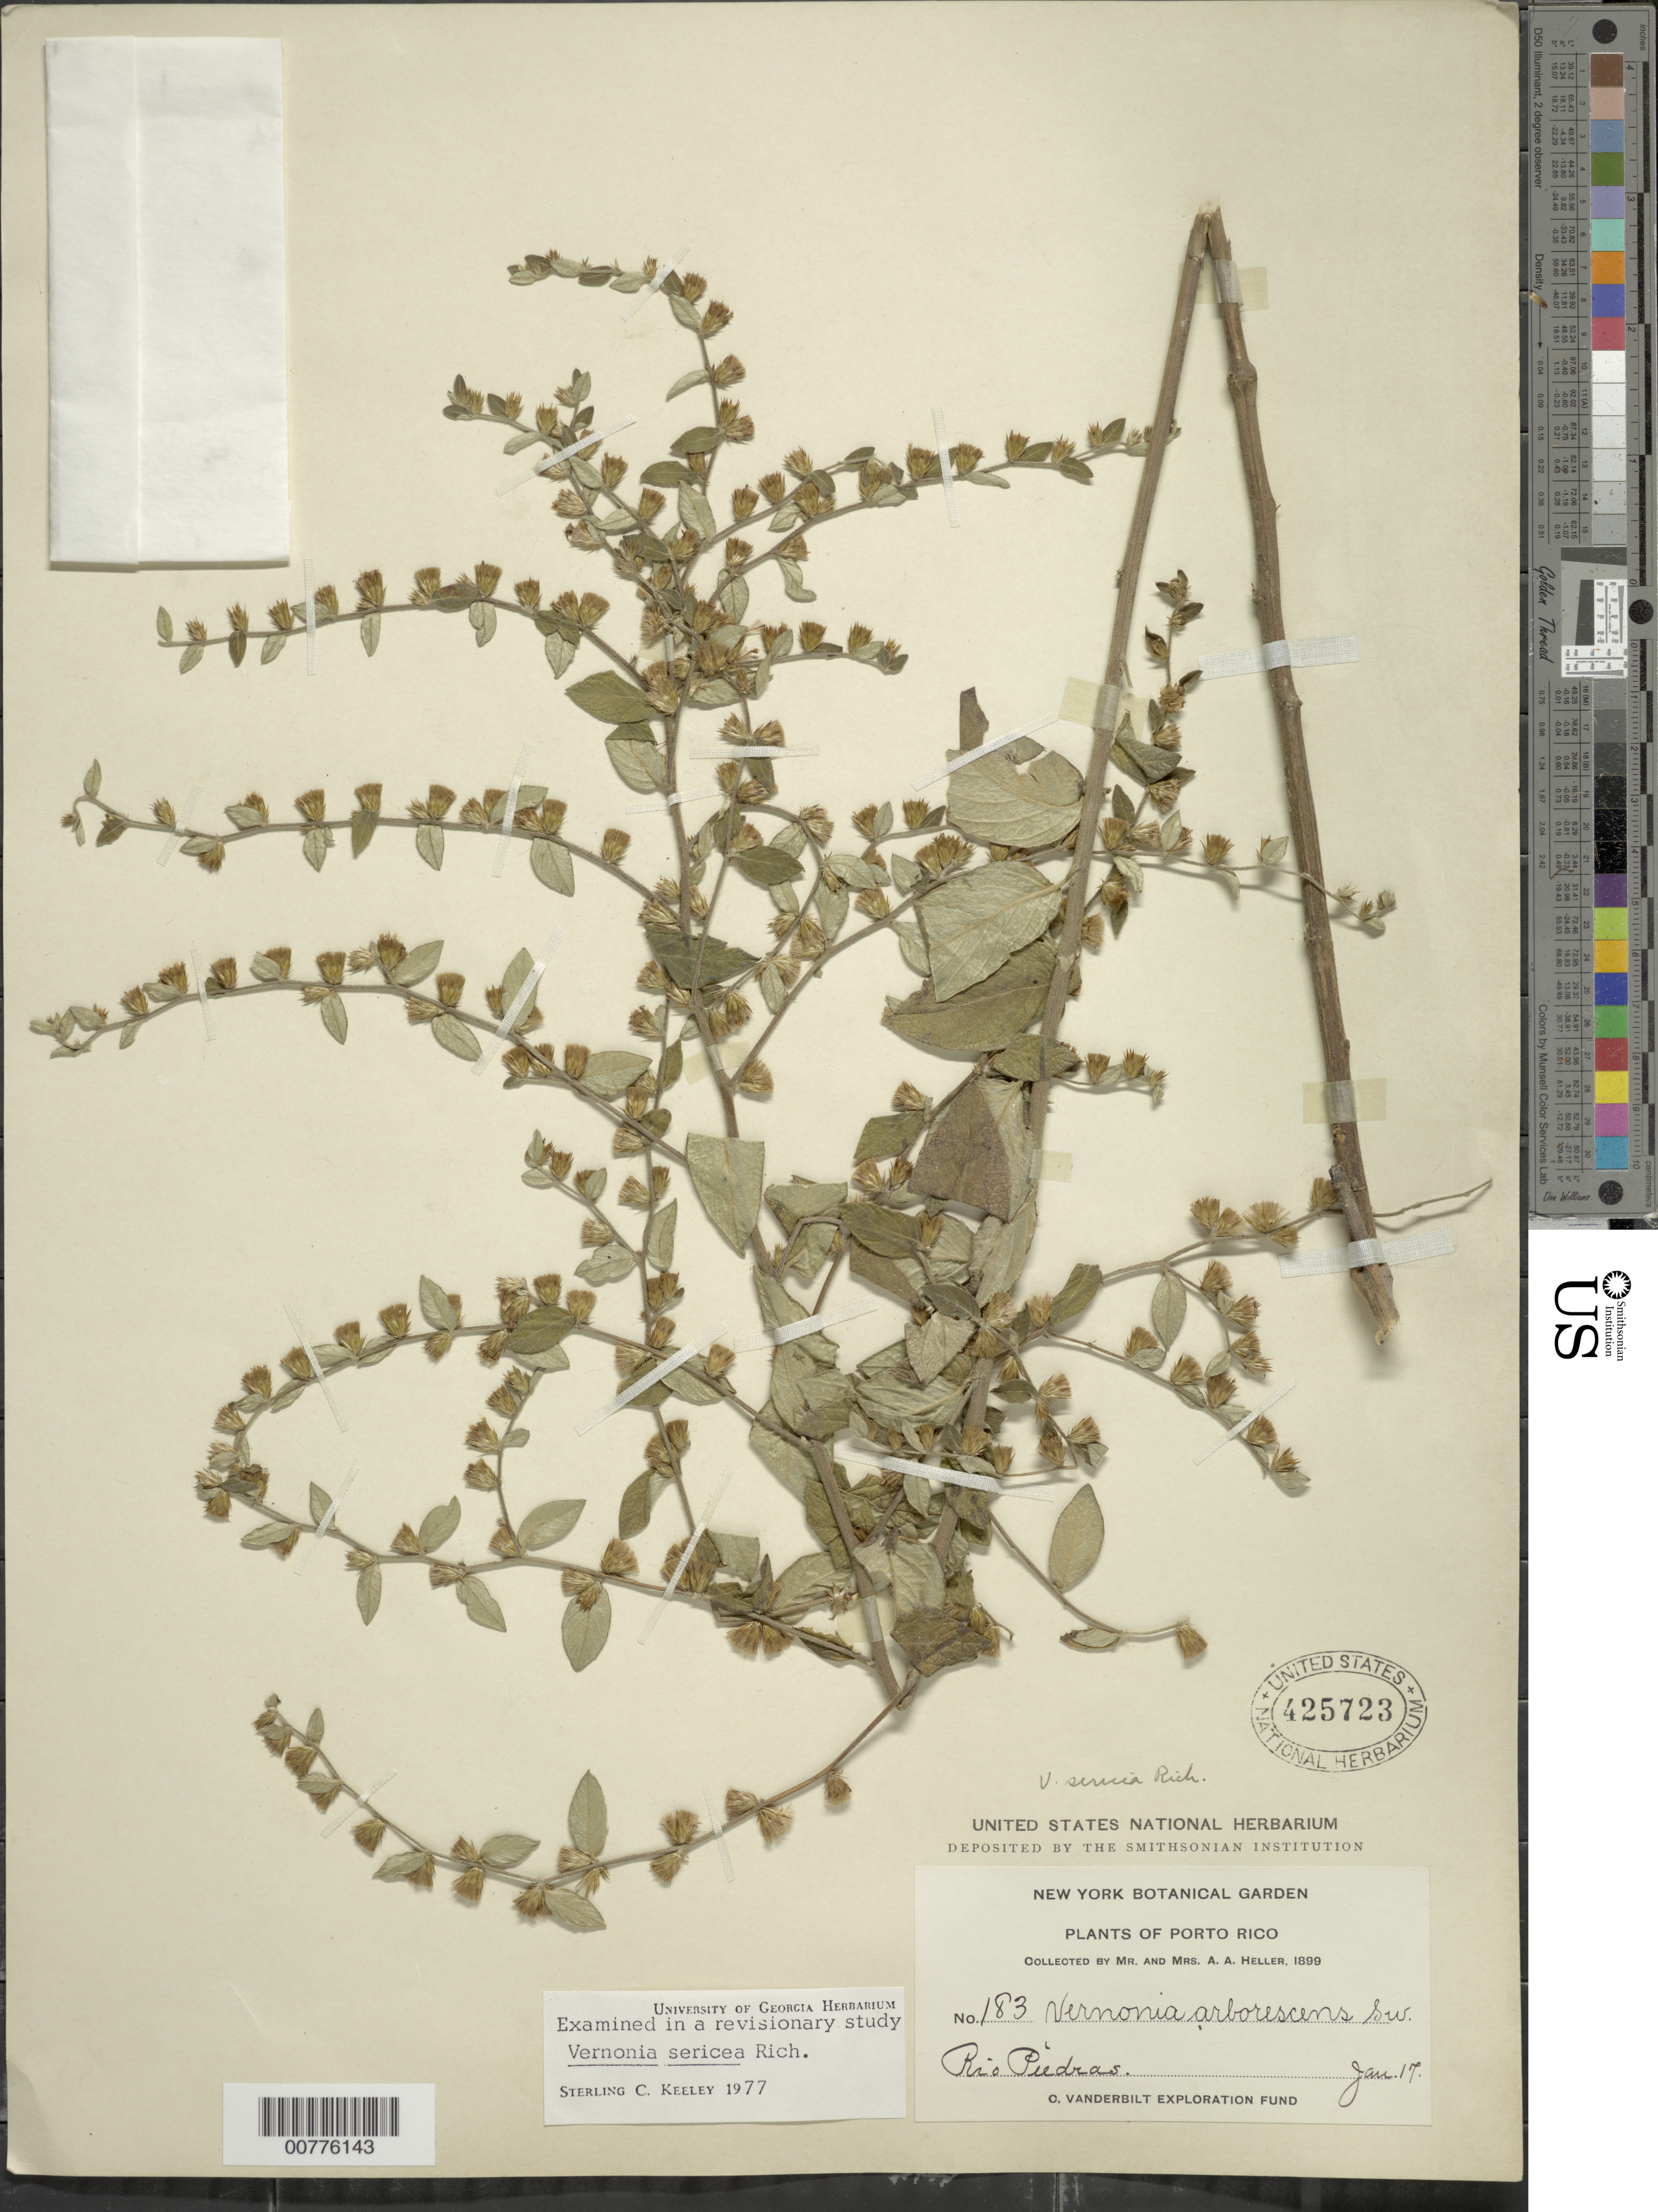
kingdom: Plantae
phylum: Tracheophyta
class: Magnoliopsida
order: Asterales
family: Asteraceae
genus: Lepidaploa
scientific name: Lepidaploa sericea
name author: (Rich.) H. Rob.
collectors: A. A. Heller & E. G. Heller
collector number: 183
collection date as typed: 17 Jan 1899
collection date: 1899-01-17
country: Puerto Rico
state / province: San Juan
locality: Río Piedras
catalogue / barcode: US 425723